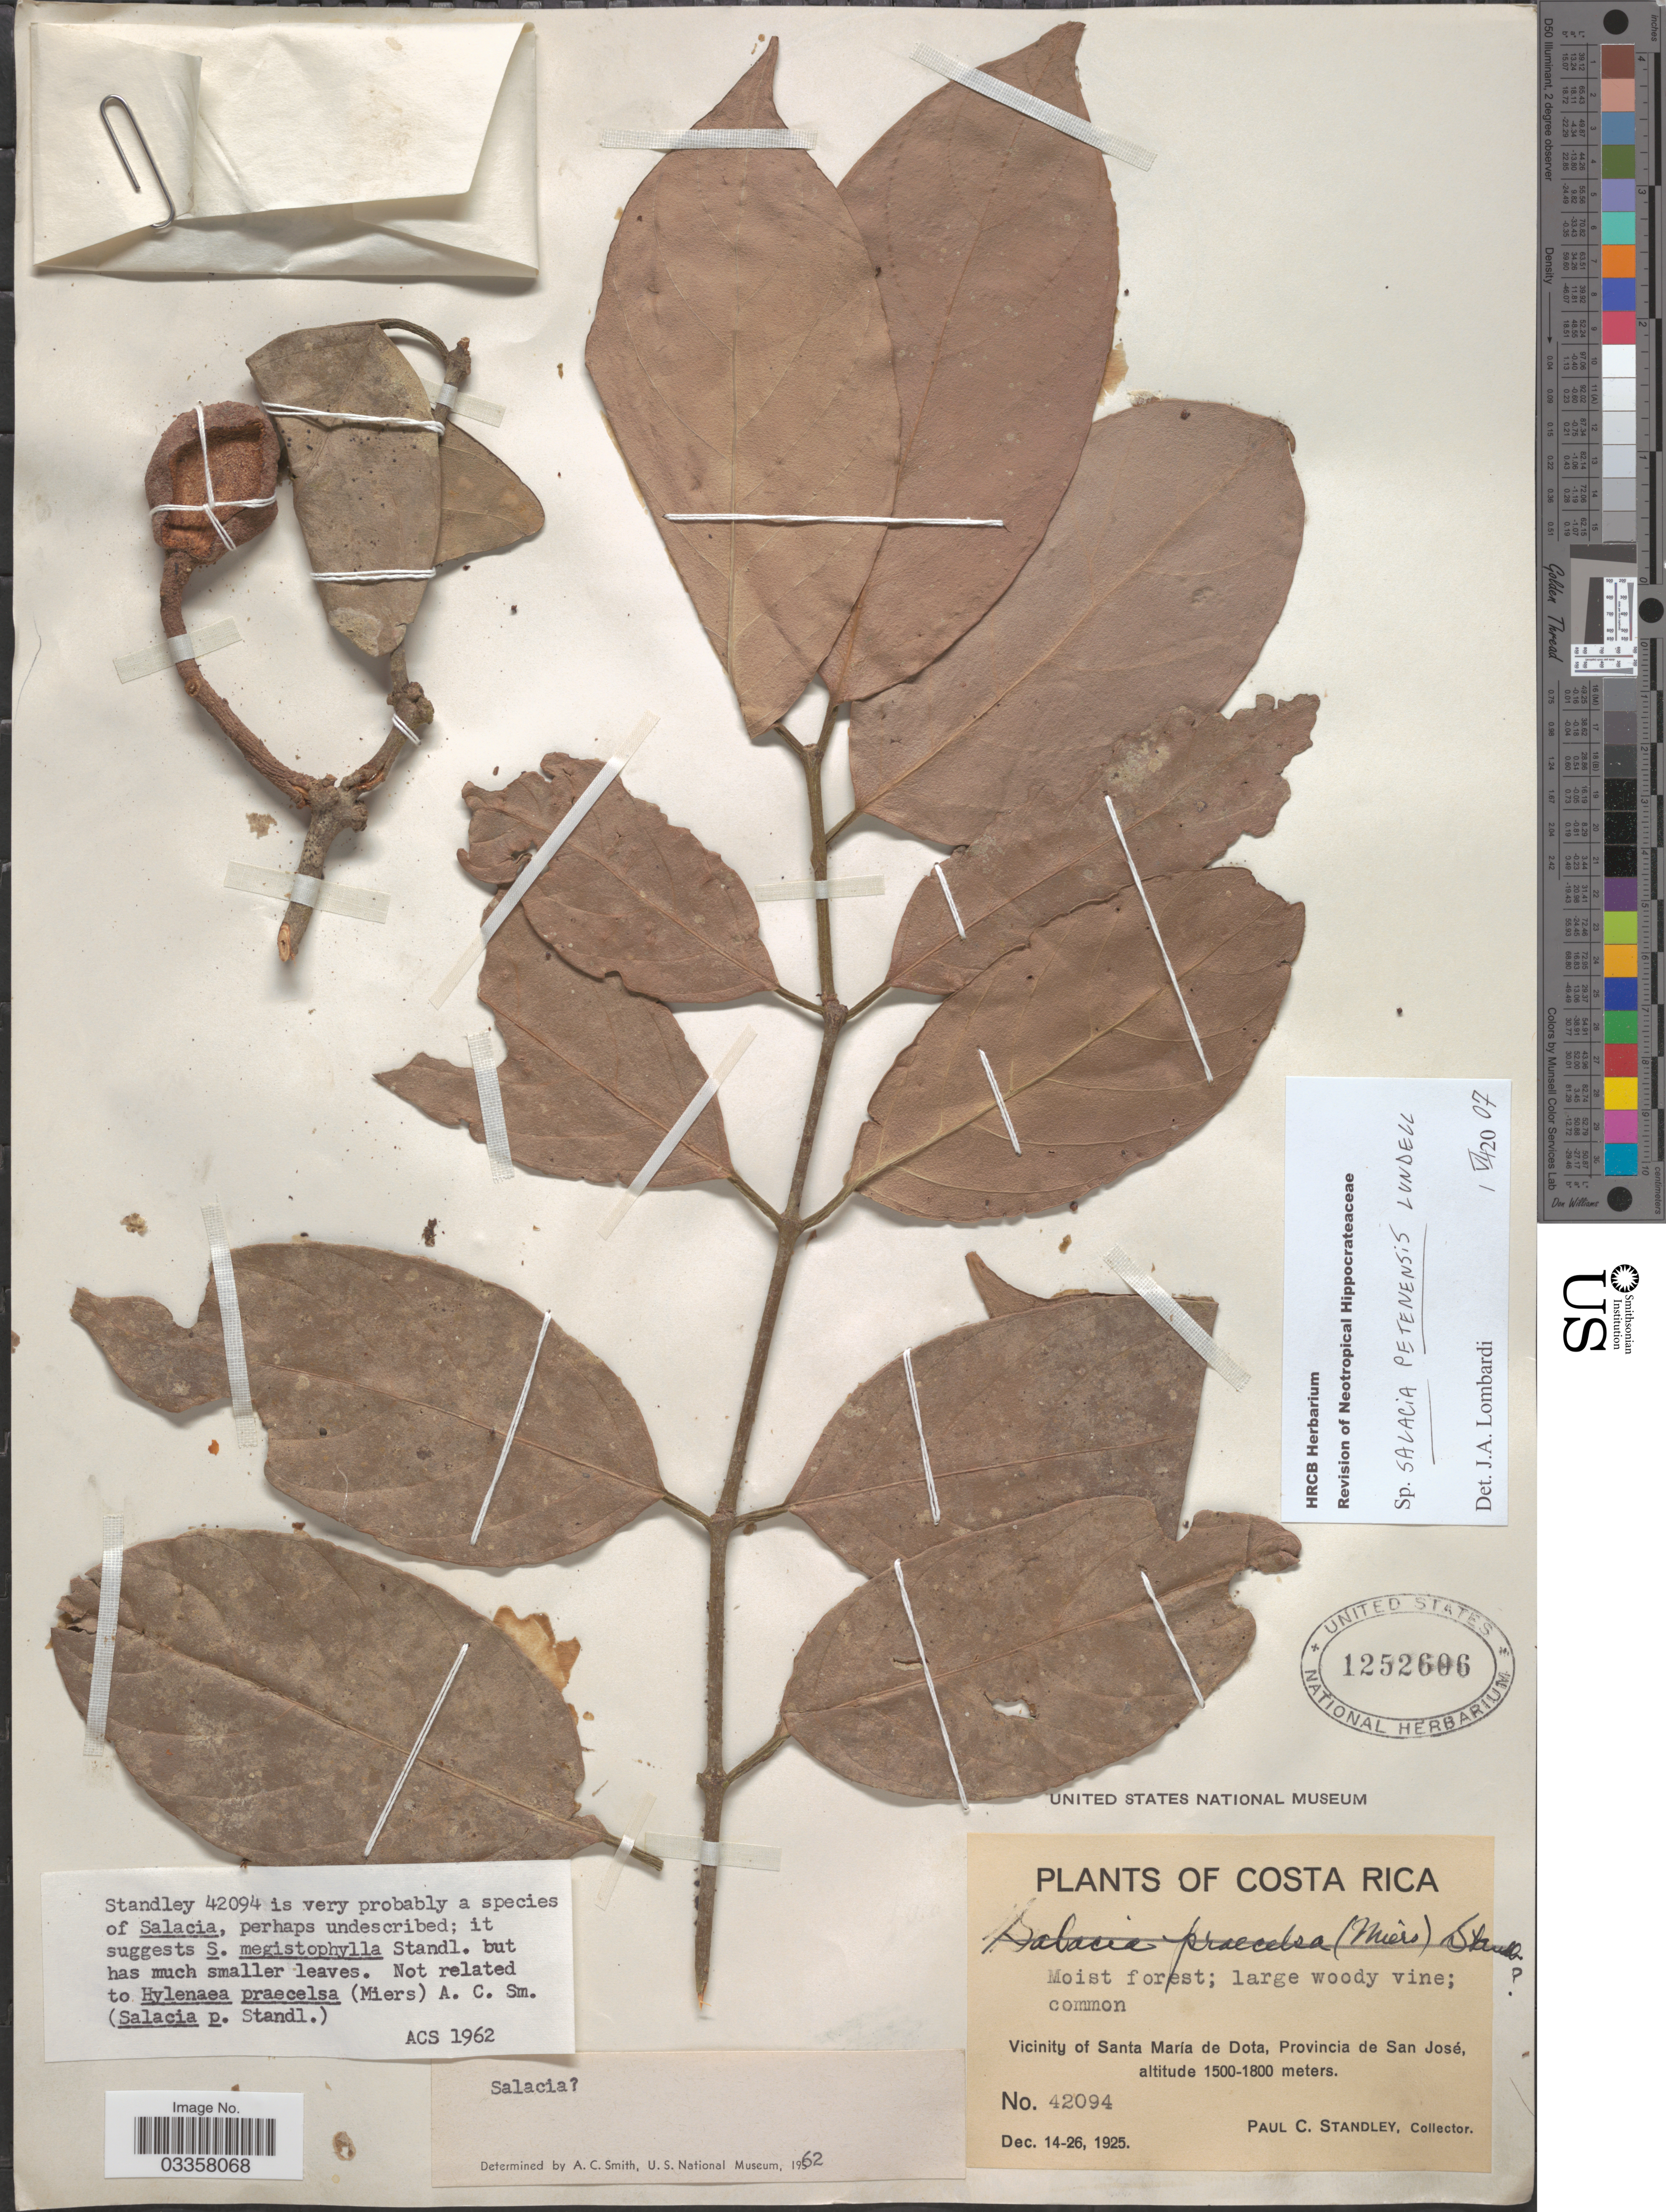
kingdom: Plantae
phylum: Tracheophyta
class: Magnoliopsida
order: Celastrales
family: Celastraceae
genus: Salacia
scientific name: Salacia petenensis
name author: Lundell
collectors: P. C. Standley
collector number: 42094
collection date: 1925-12-14/1925-12-26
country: Costa Rica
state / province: San José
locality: Vicinity of Santa María de Dota.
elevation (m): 1500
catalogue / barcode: US 1252606